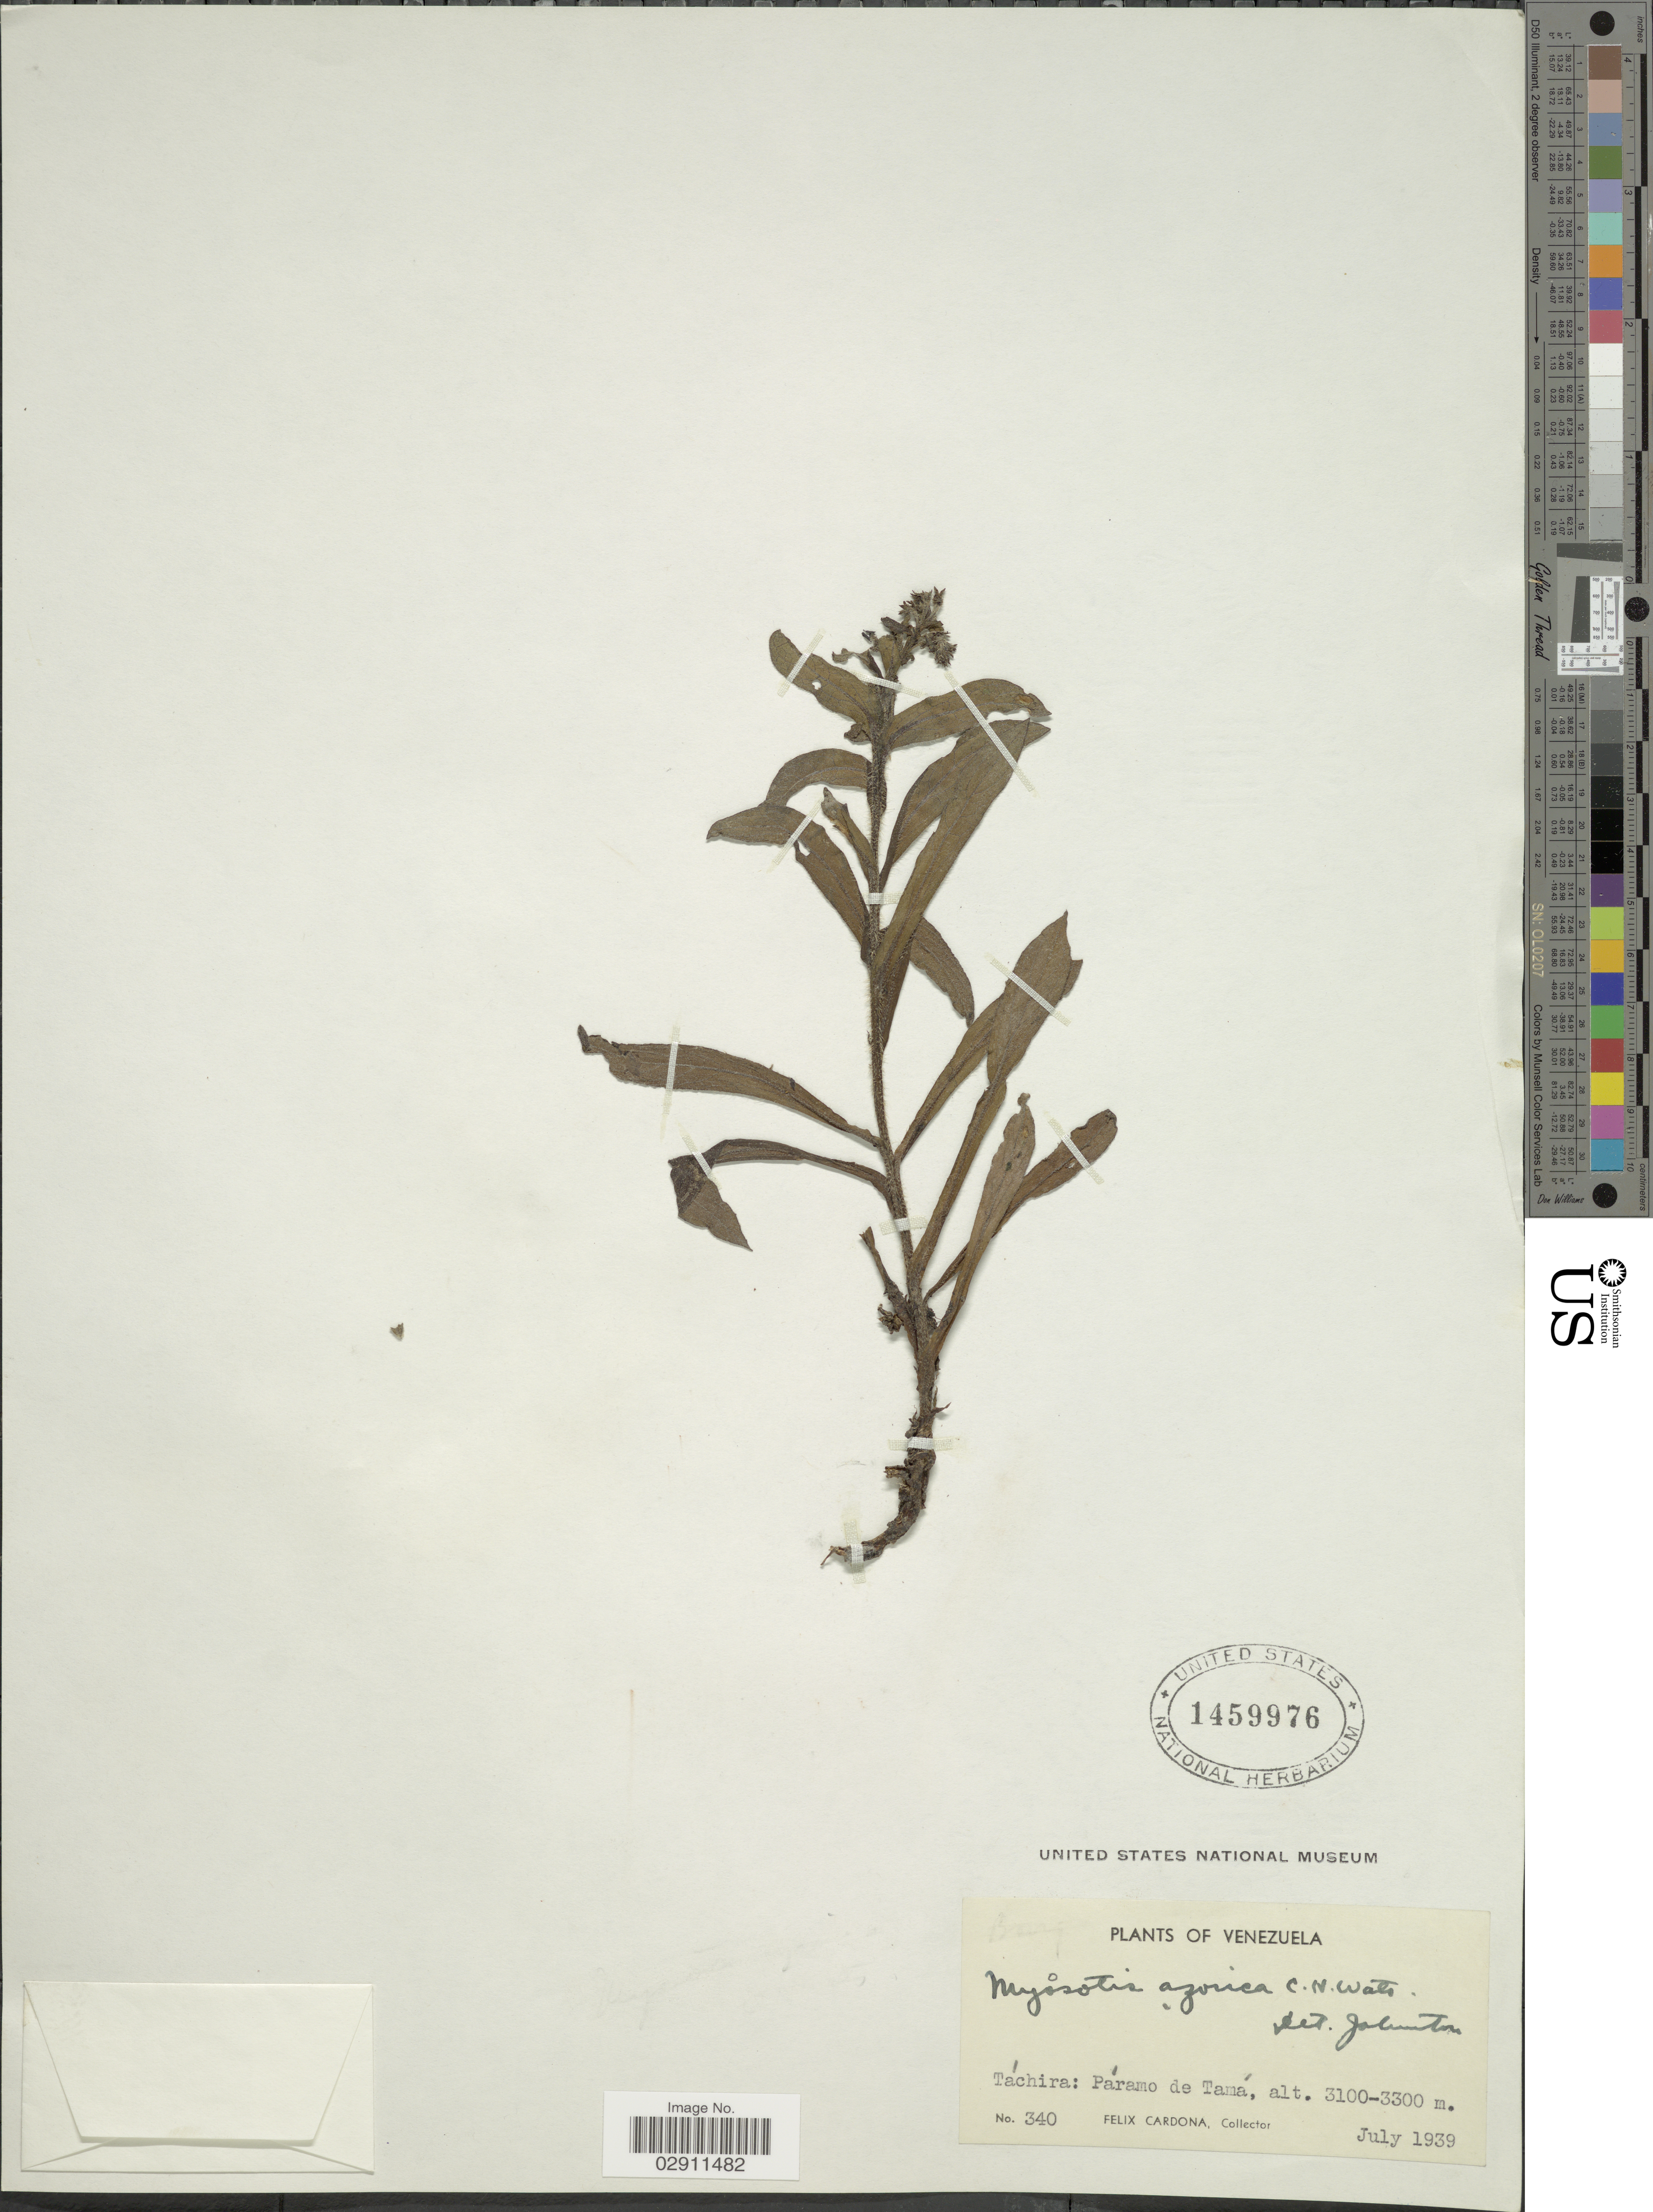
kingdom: Plantae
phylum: Tracheophyta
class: Magnoliopsida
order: Boraginales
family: Boraginaceae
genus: Myosotis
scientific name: Myosotis azorica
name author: H. C. Watson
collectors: F. Cardona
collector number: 340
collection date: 1939-07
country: Venezuela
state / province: Tachira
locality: Páramo de Tamá.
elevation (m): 3100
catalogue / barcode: US 1459976